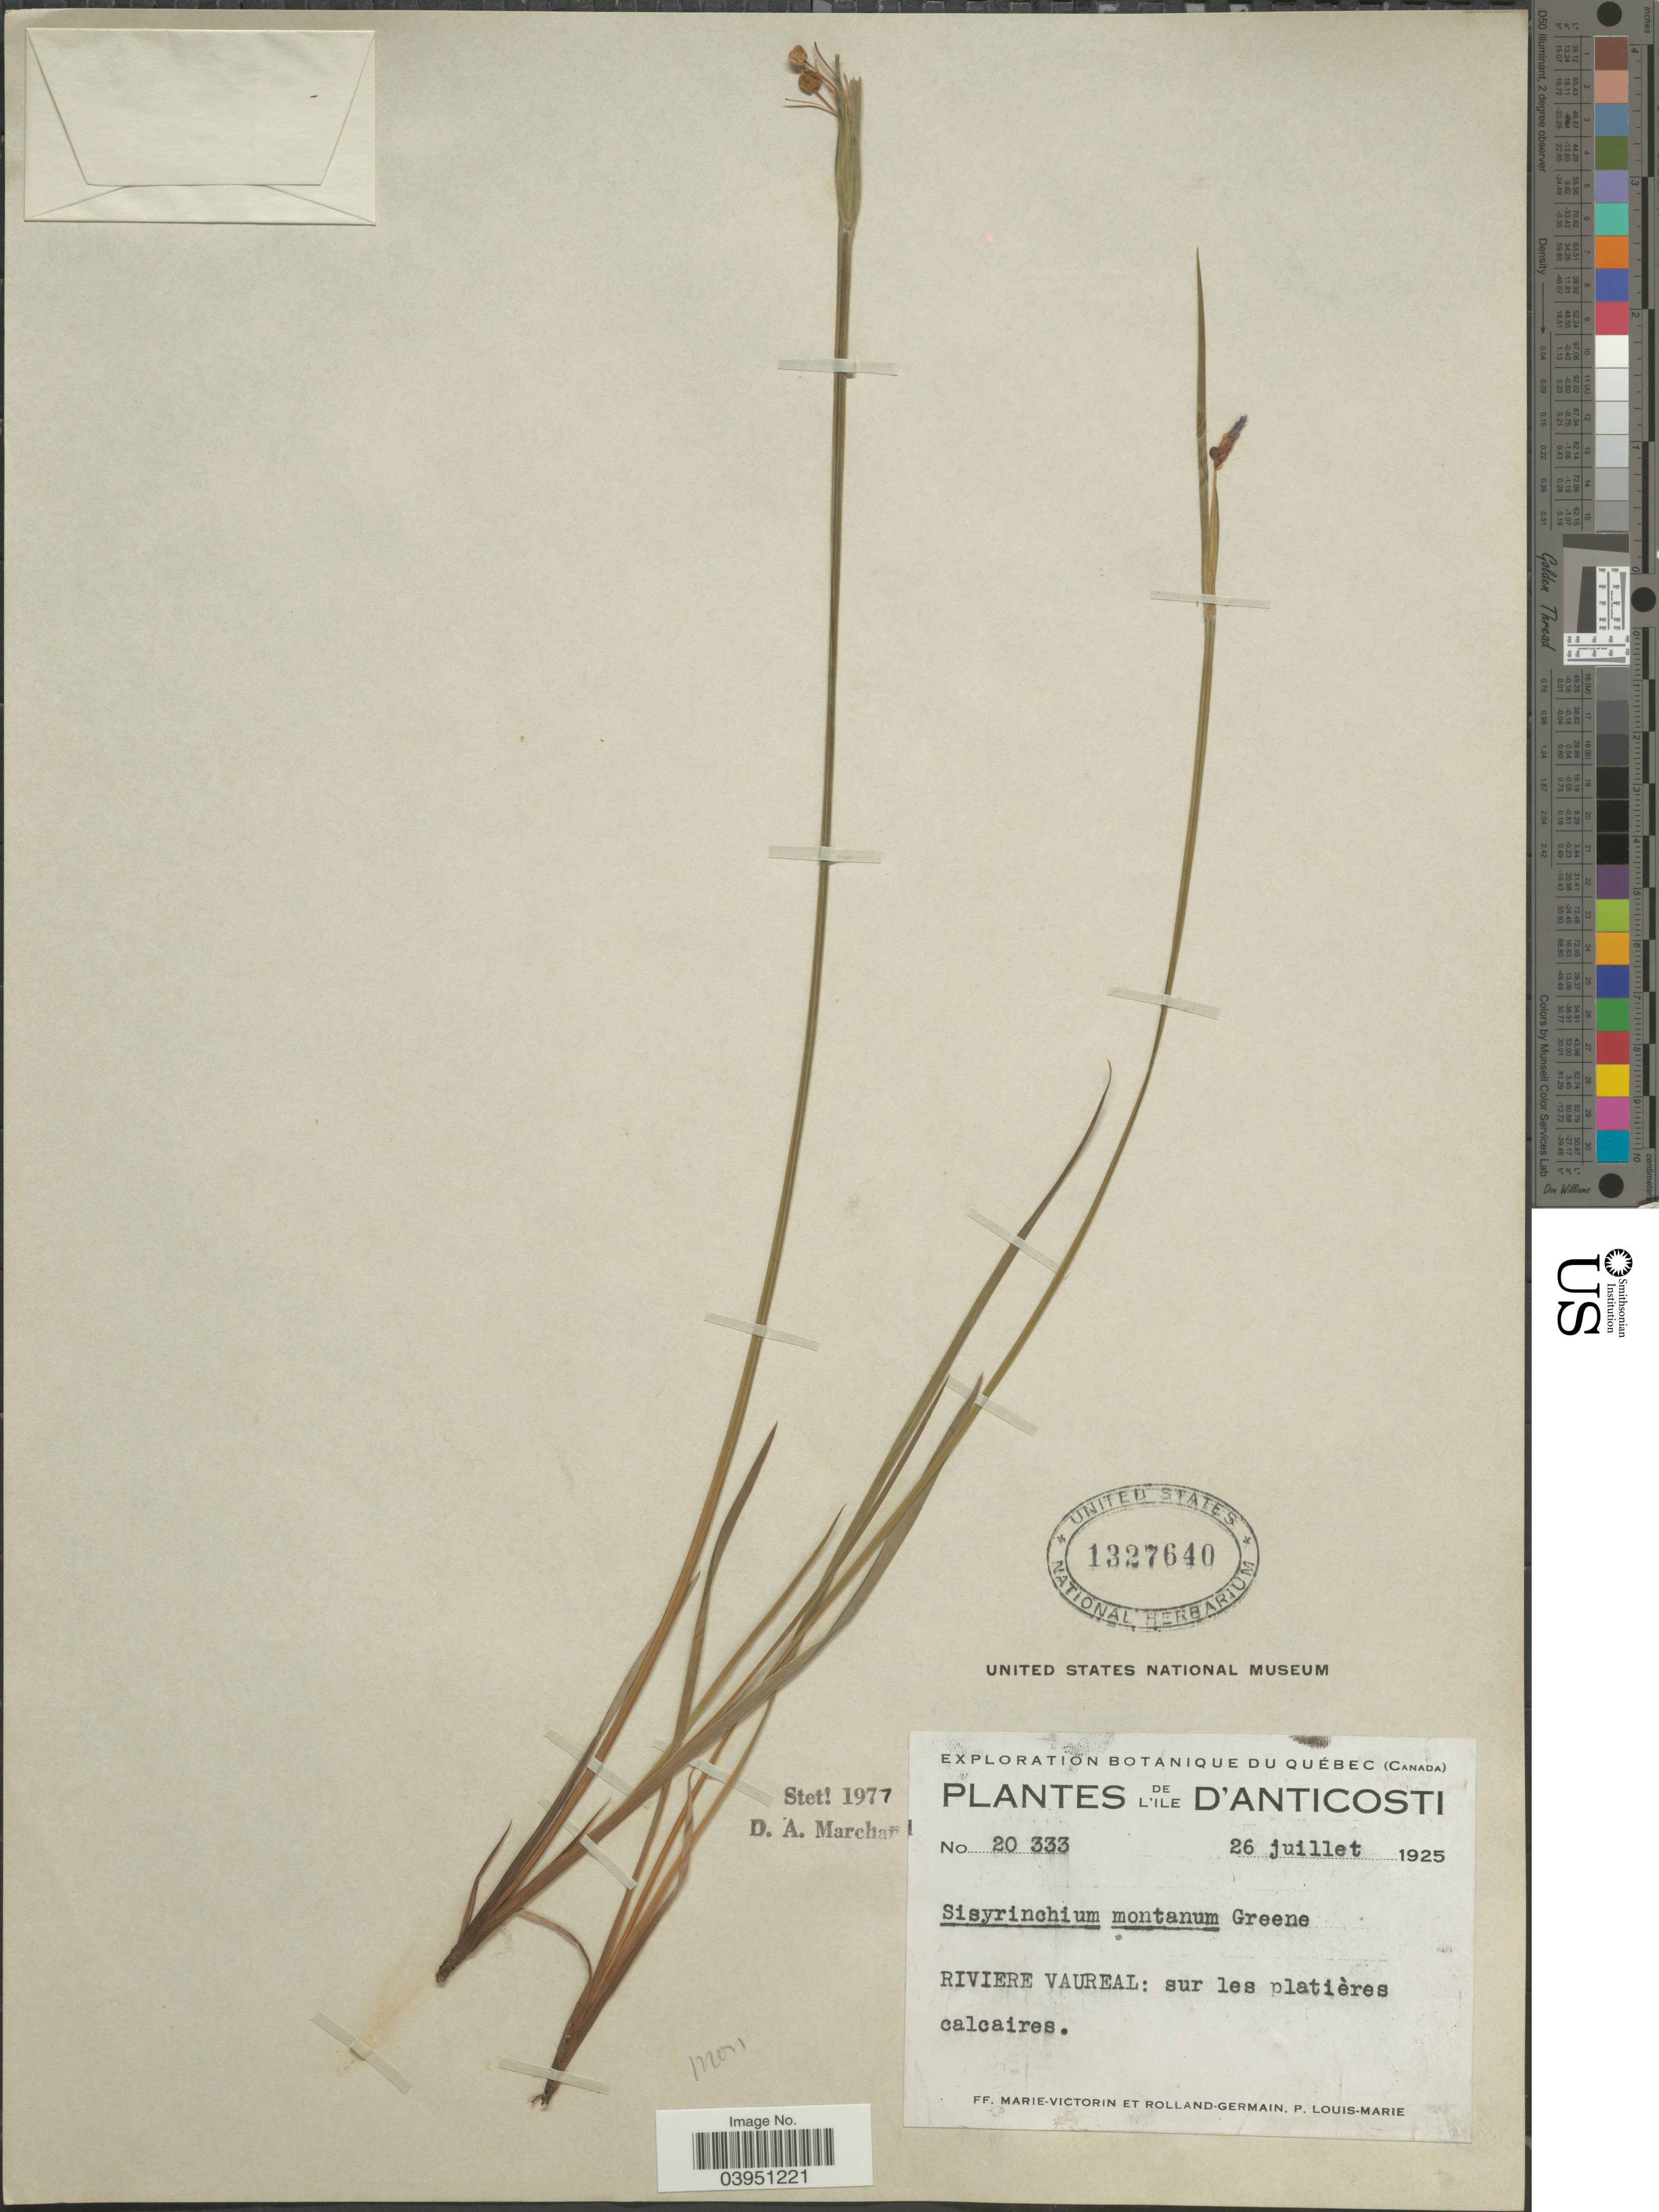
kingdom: Plantae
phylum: Tracheophyta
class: Liliopsida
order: Asparagales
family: Iridaceae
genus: Sisyrinchium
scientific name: Sisyrinchium montanum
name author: Greene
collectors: F. Marie-Victorin, Rolland-Germain & L.-M. LaLonde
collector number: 20333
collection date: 1925-07-26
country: Canada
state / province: Quebec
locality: L'ile D'Anticosti. Riviere Vaureal: sur les platières calcaires.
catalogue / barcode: US 1327640